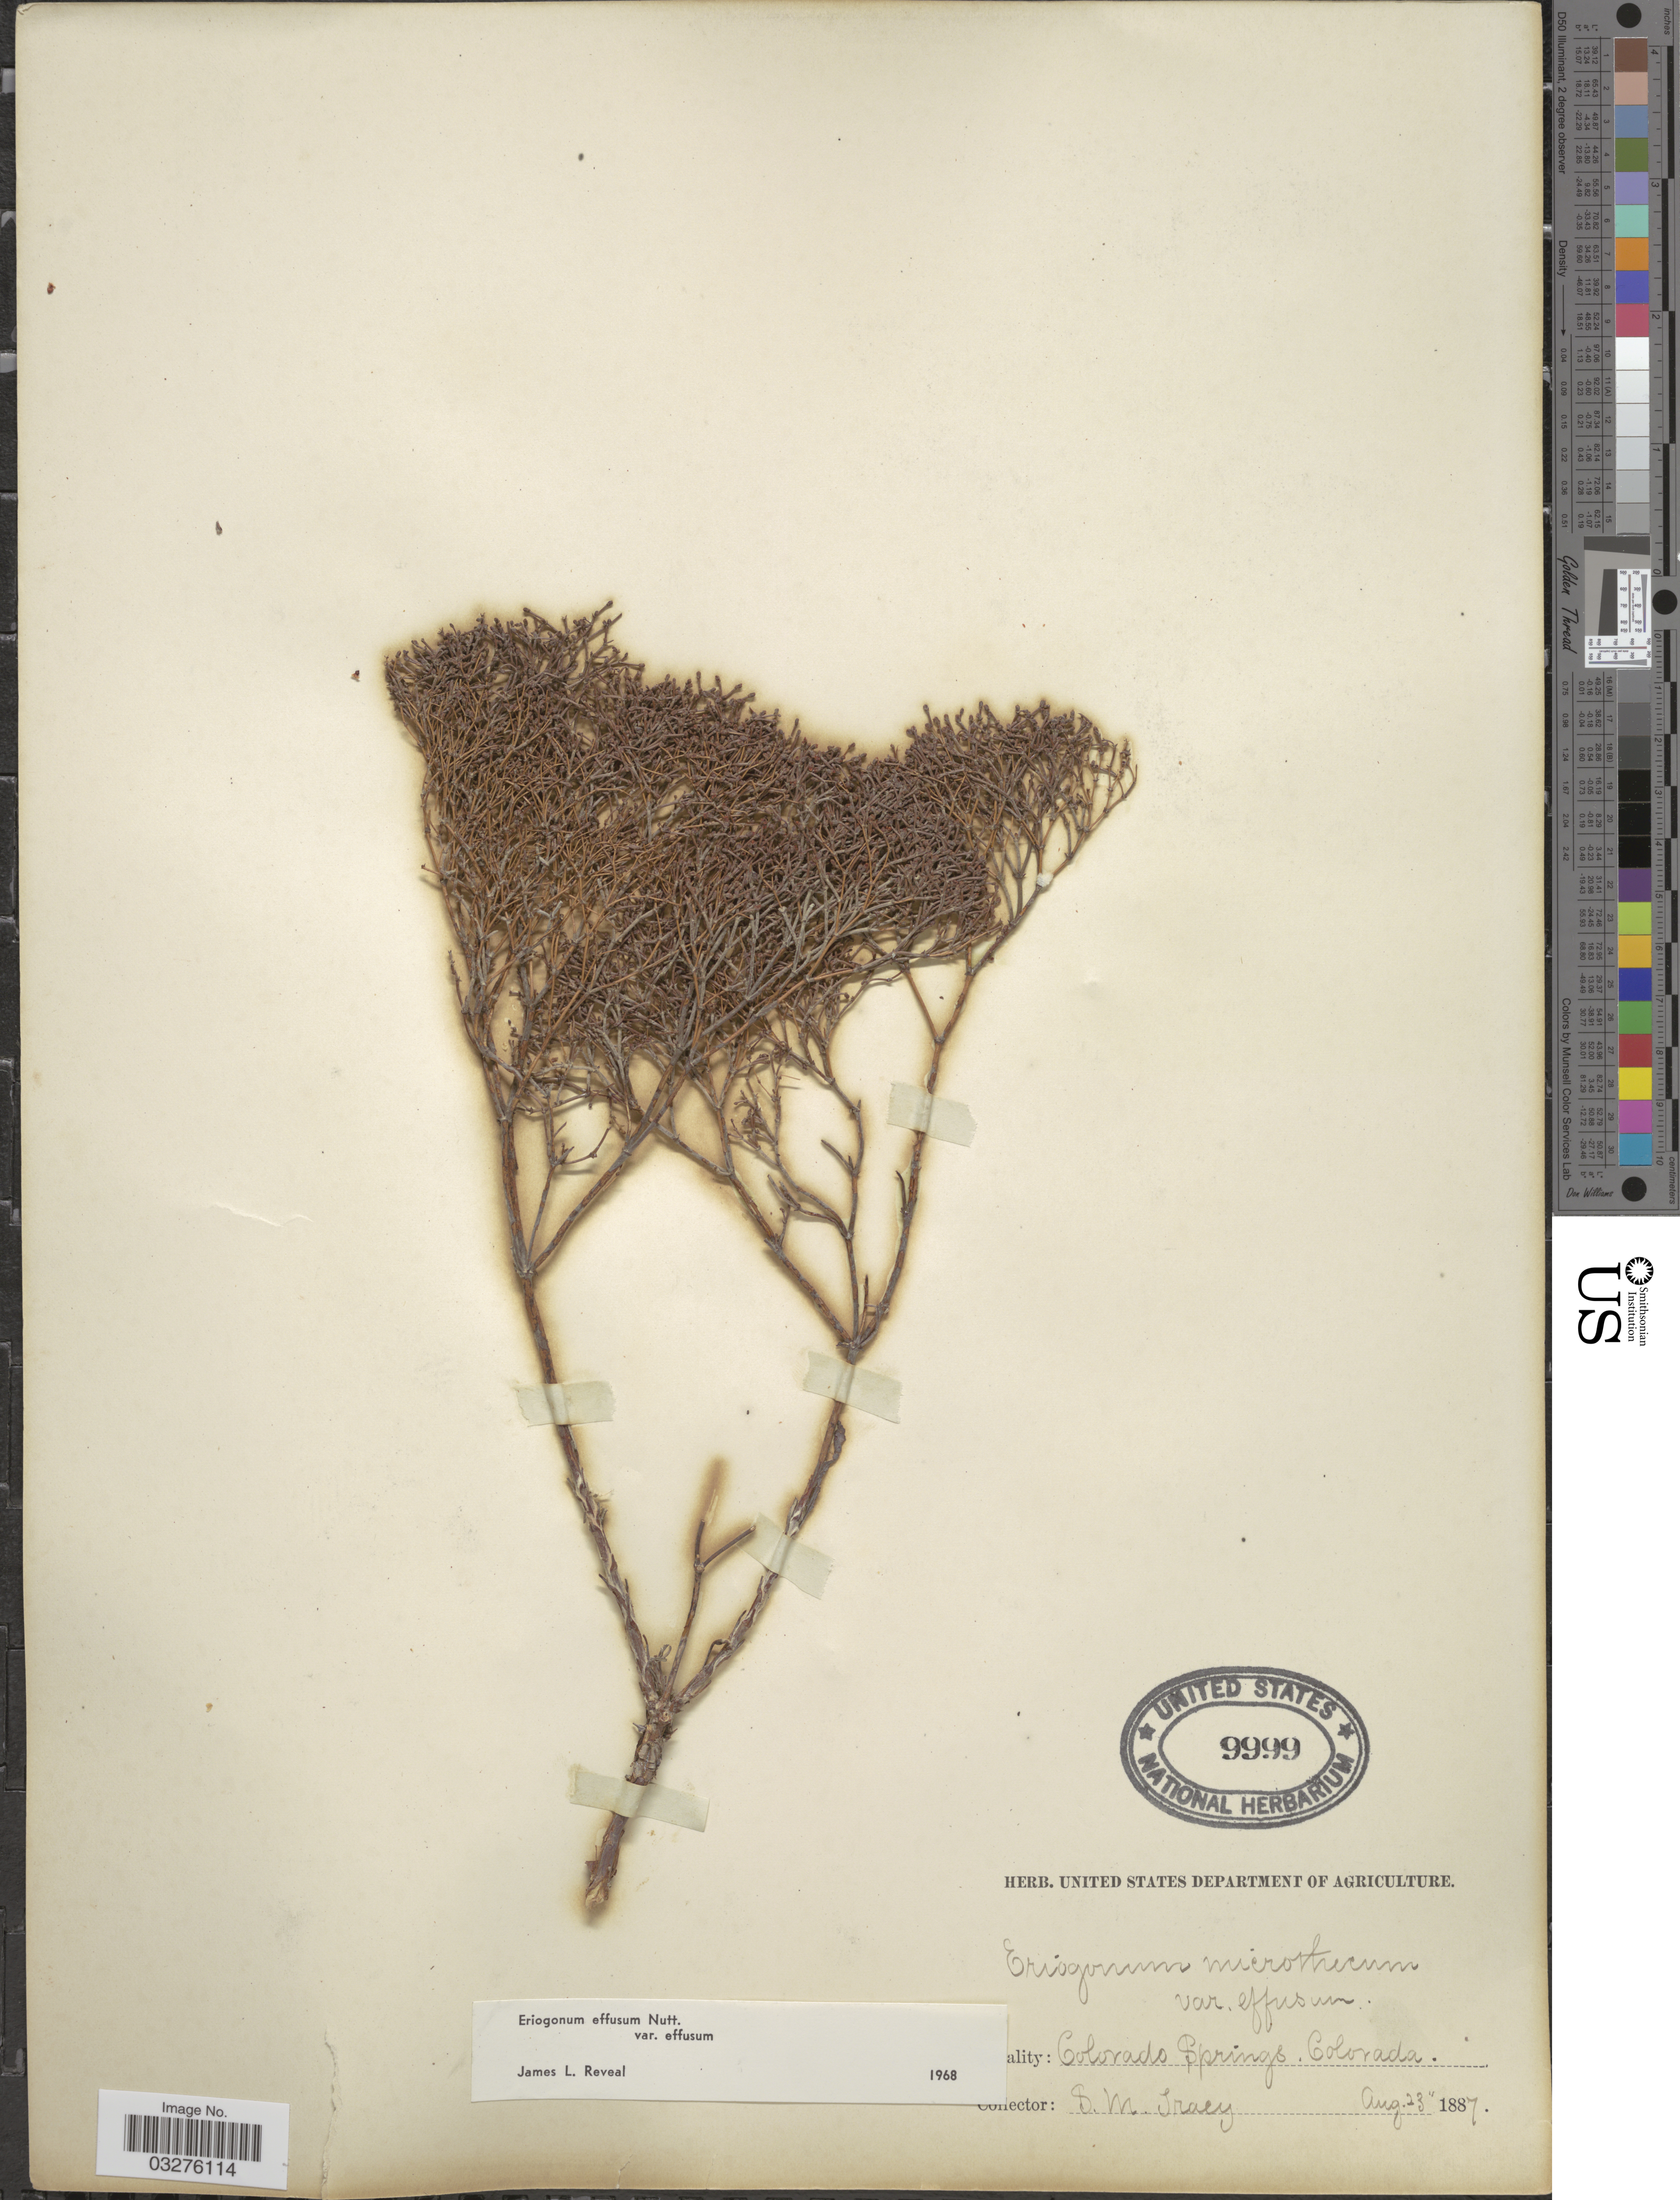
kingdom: Plantae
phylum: Tracheophyta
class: Magnoliopsida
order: Caryophyllales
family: Polygonaceae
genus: Eriogonum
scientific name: Eriogonum effusum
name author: Nutt.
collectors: S. M. Tracy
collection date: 1887-08-23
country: United States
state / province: Colorado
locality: Colorado Springs.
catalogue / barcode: US 9999